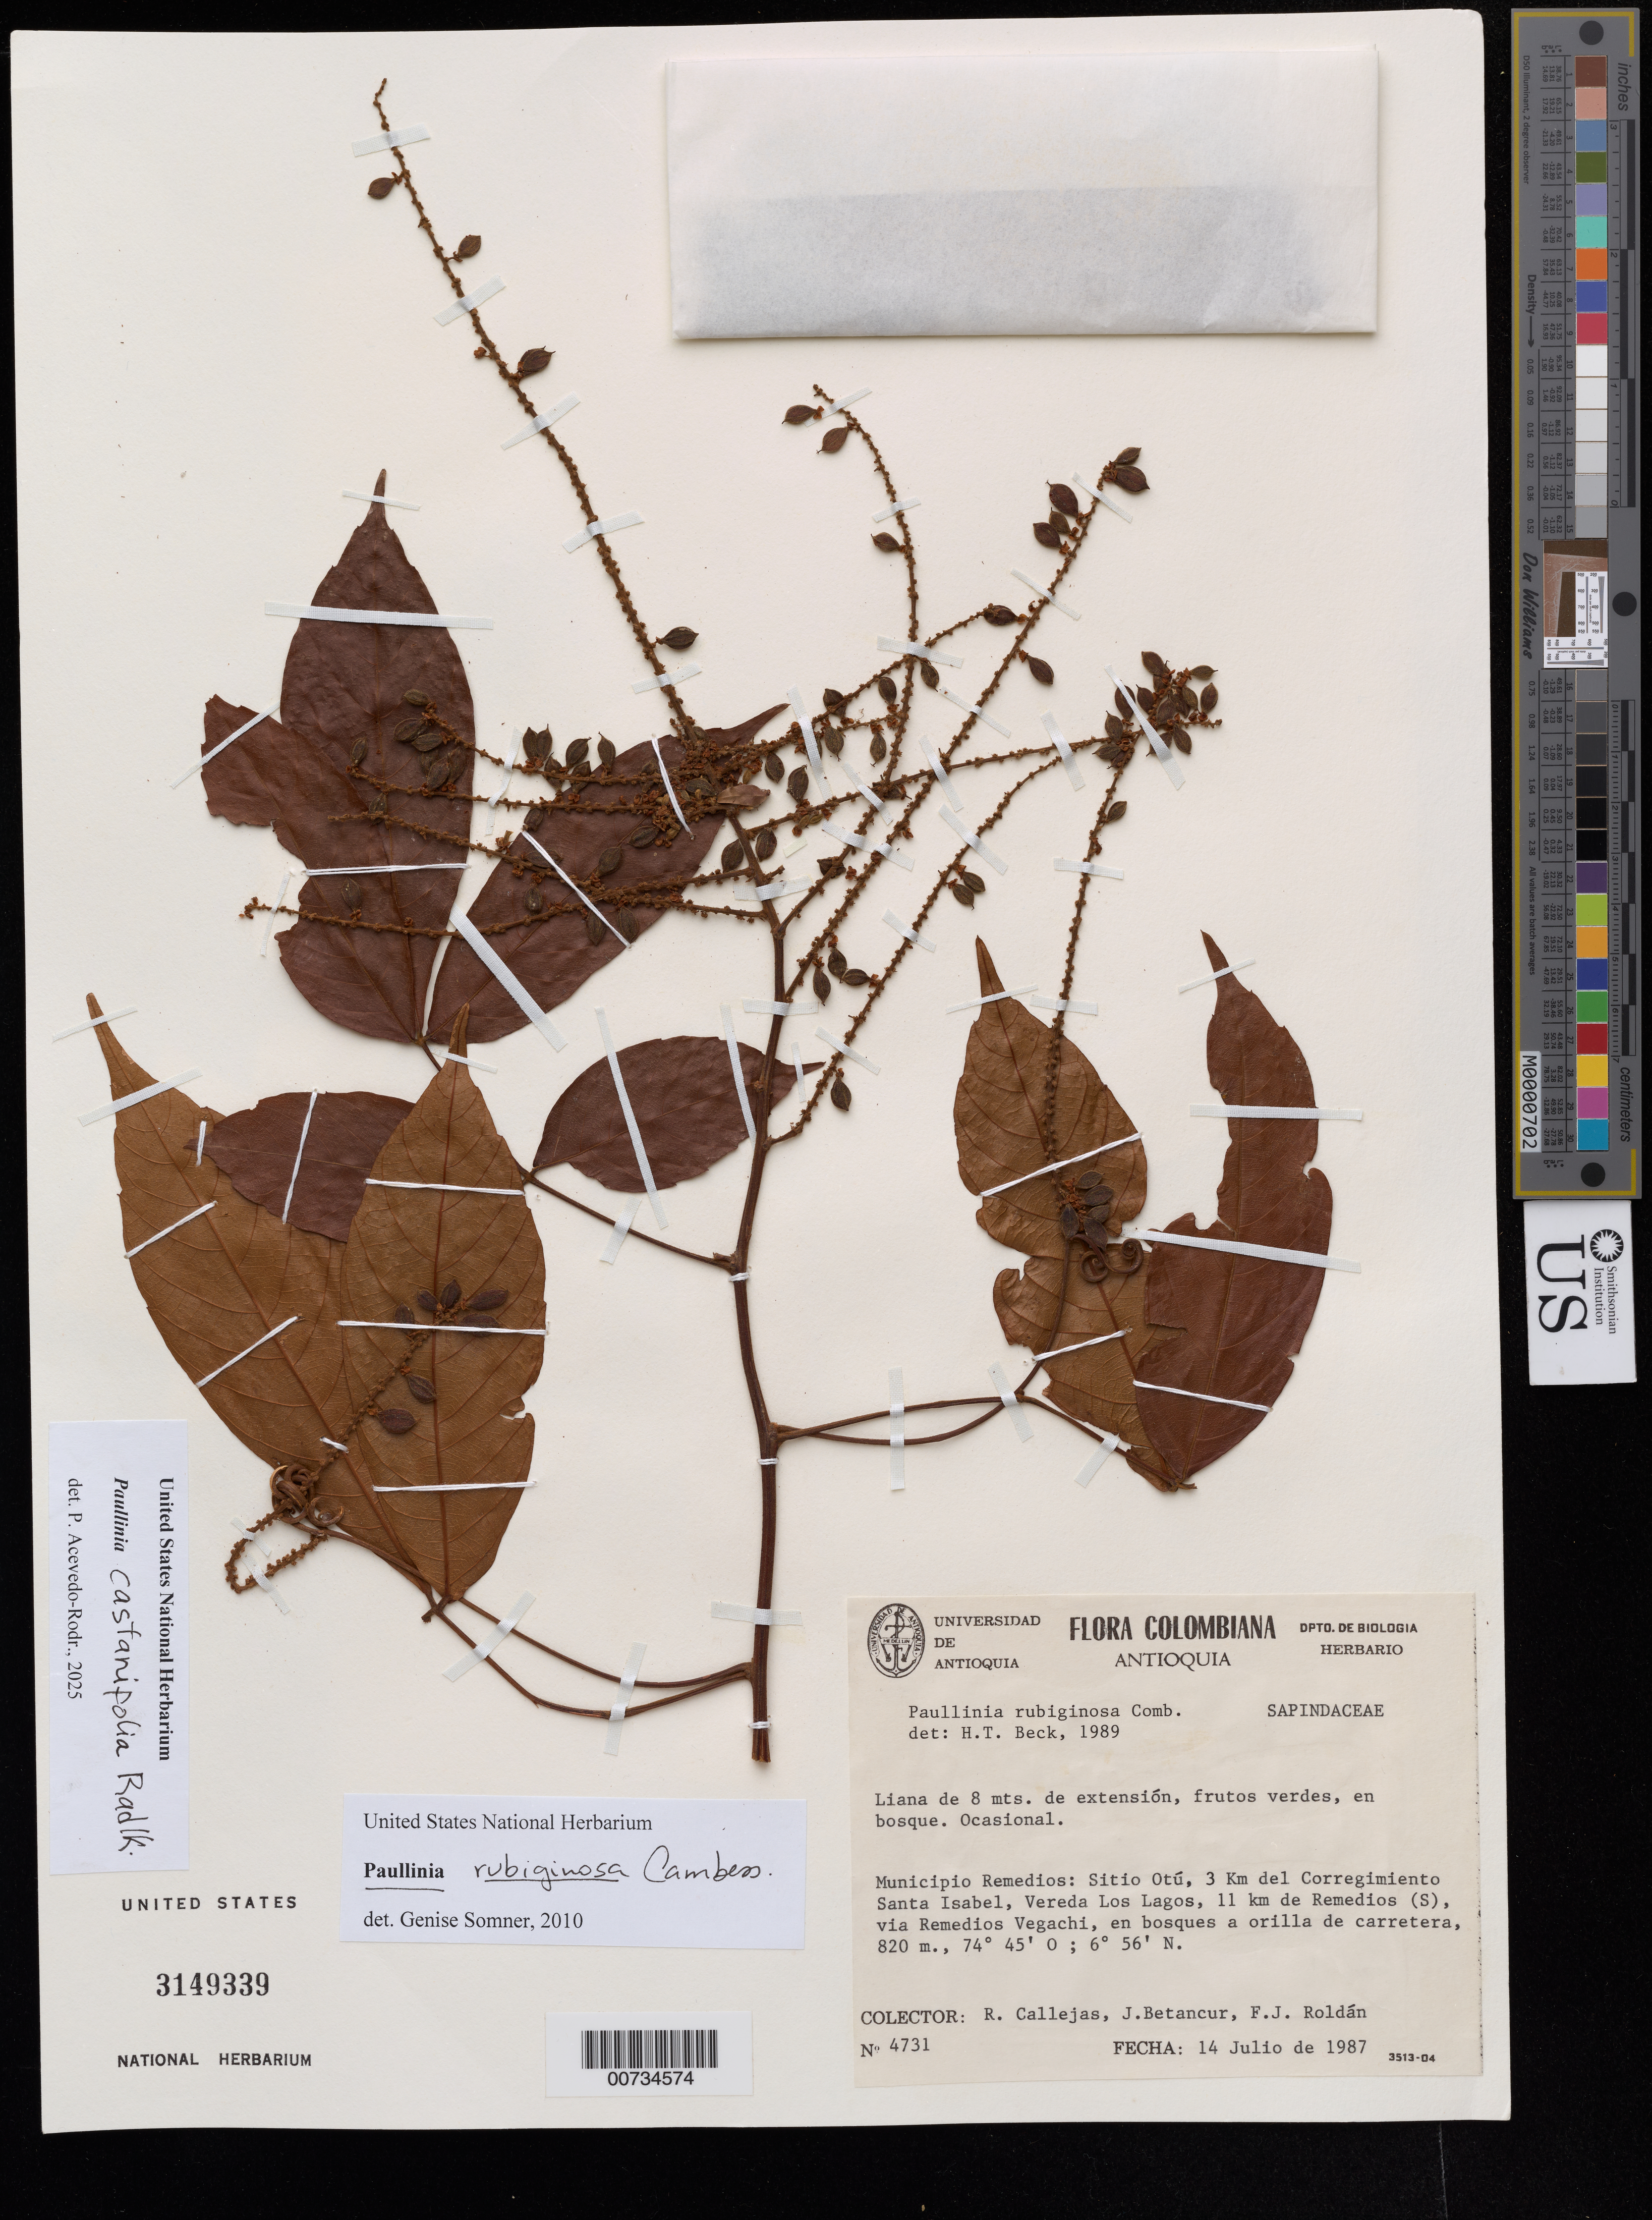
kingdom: Plantae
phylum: Tracheophyta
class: Magnoliopsida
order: Sapindales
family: Sapindaceae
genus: Paullinia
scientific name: Paullinia rubiginosa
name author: Cambess.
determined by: Somner, G. V.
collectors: R. Callejas, J. C. Betancur & F. J. Roldán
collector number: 4731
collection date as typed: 14 Jul 1987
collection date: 1987-07-14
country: Colombia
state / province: Antioquia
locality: Mun. Remedios: Sitio Otú, 3 km del Corregimiento Santa Isabel, Vereda Los Lagos, 11 km de Remedios (S), via Remedios Vegachi.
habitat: En bosque a orilla de carretera.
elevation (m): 820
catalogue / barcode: US 3149339